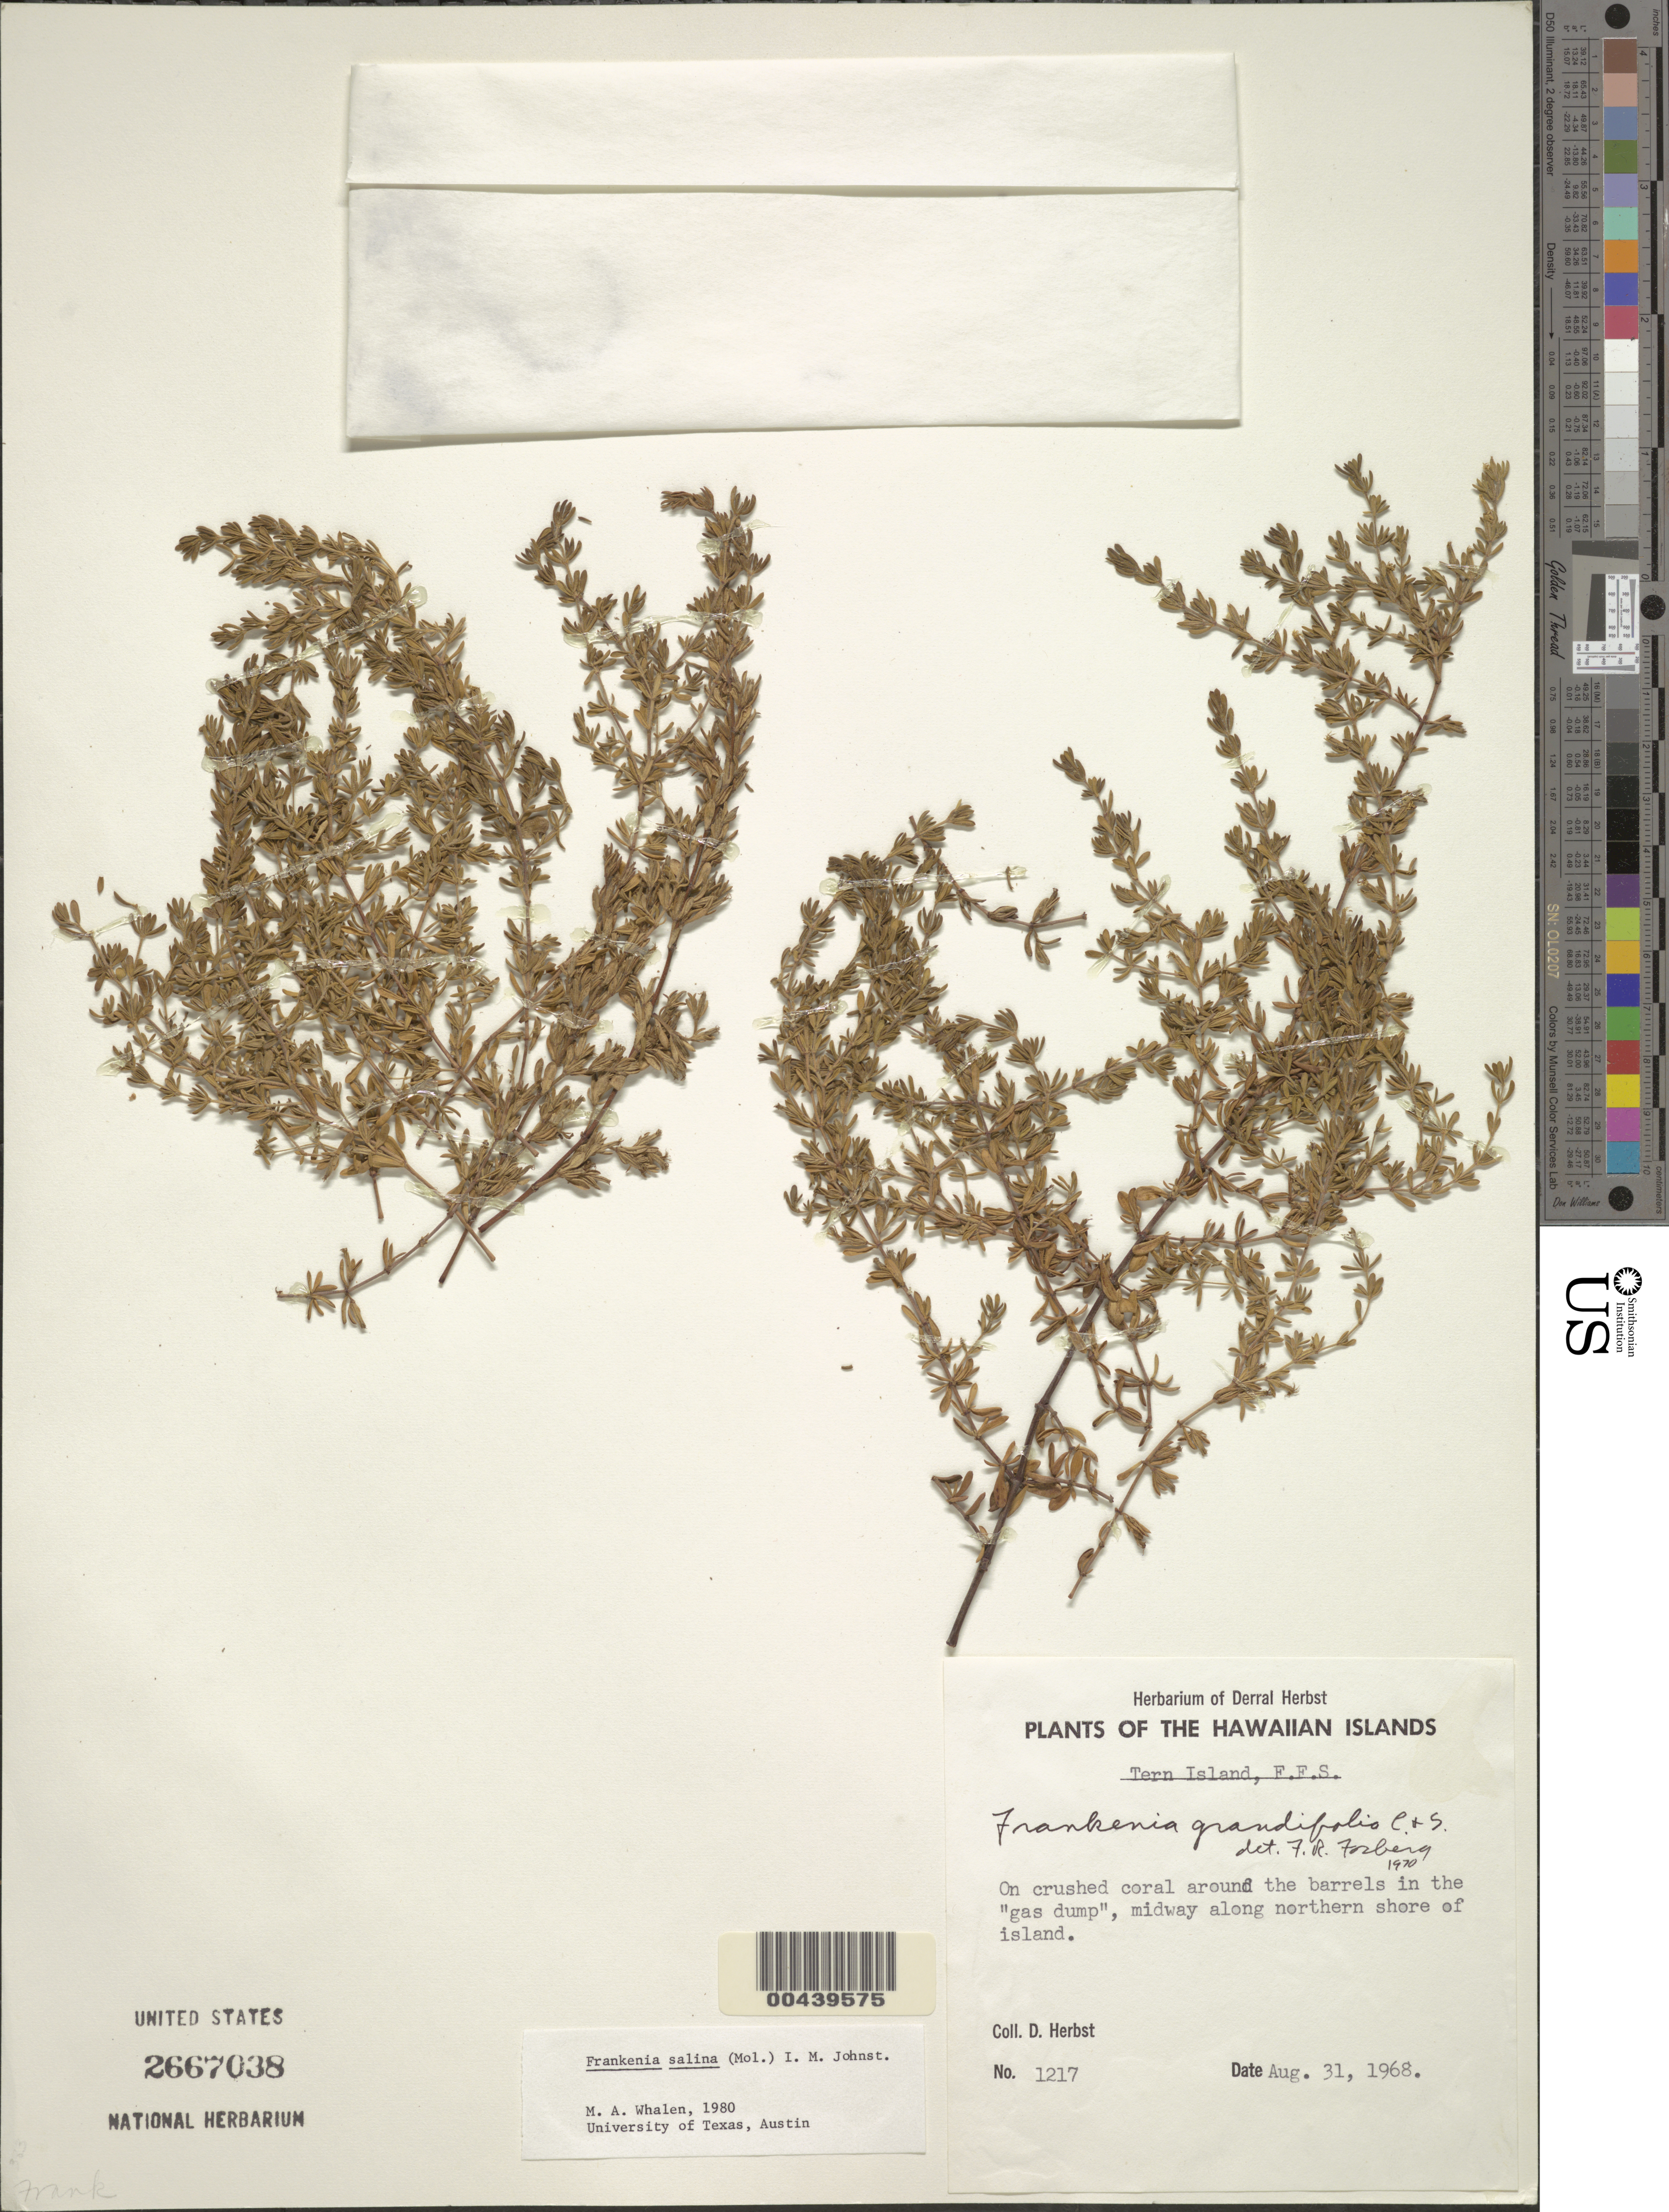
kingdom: Plantae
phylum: Tracheophyta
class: Magnoliopsida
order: Caryophyllales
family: Frankeniaceae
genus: Frankenia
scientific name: Frankenia salina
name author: (Molina) I.M. Johnst.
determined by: Whalen, M. A.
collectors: D. R. Herbst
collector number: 1217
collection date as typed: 31 Aug 1968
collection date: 1968-08-31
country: United States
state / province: Hawaii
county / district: Honolulu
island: French Frigate Shoals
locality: On crushed coral around barrels in the gas dump, midway along northern shore of island, Tern Islet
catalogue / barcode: US 2667038